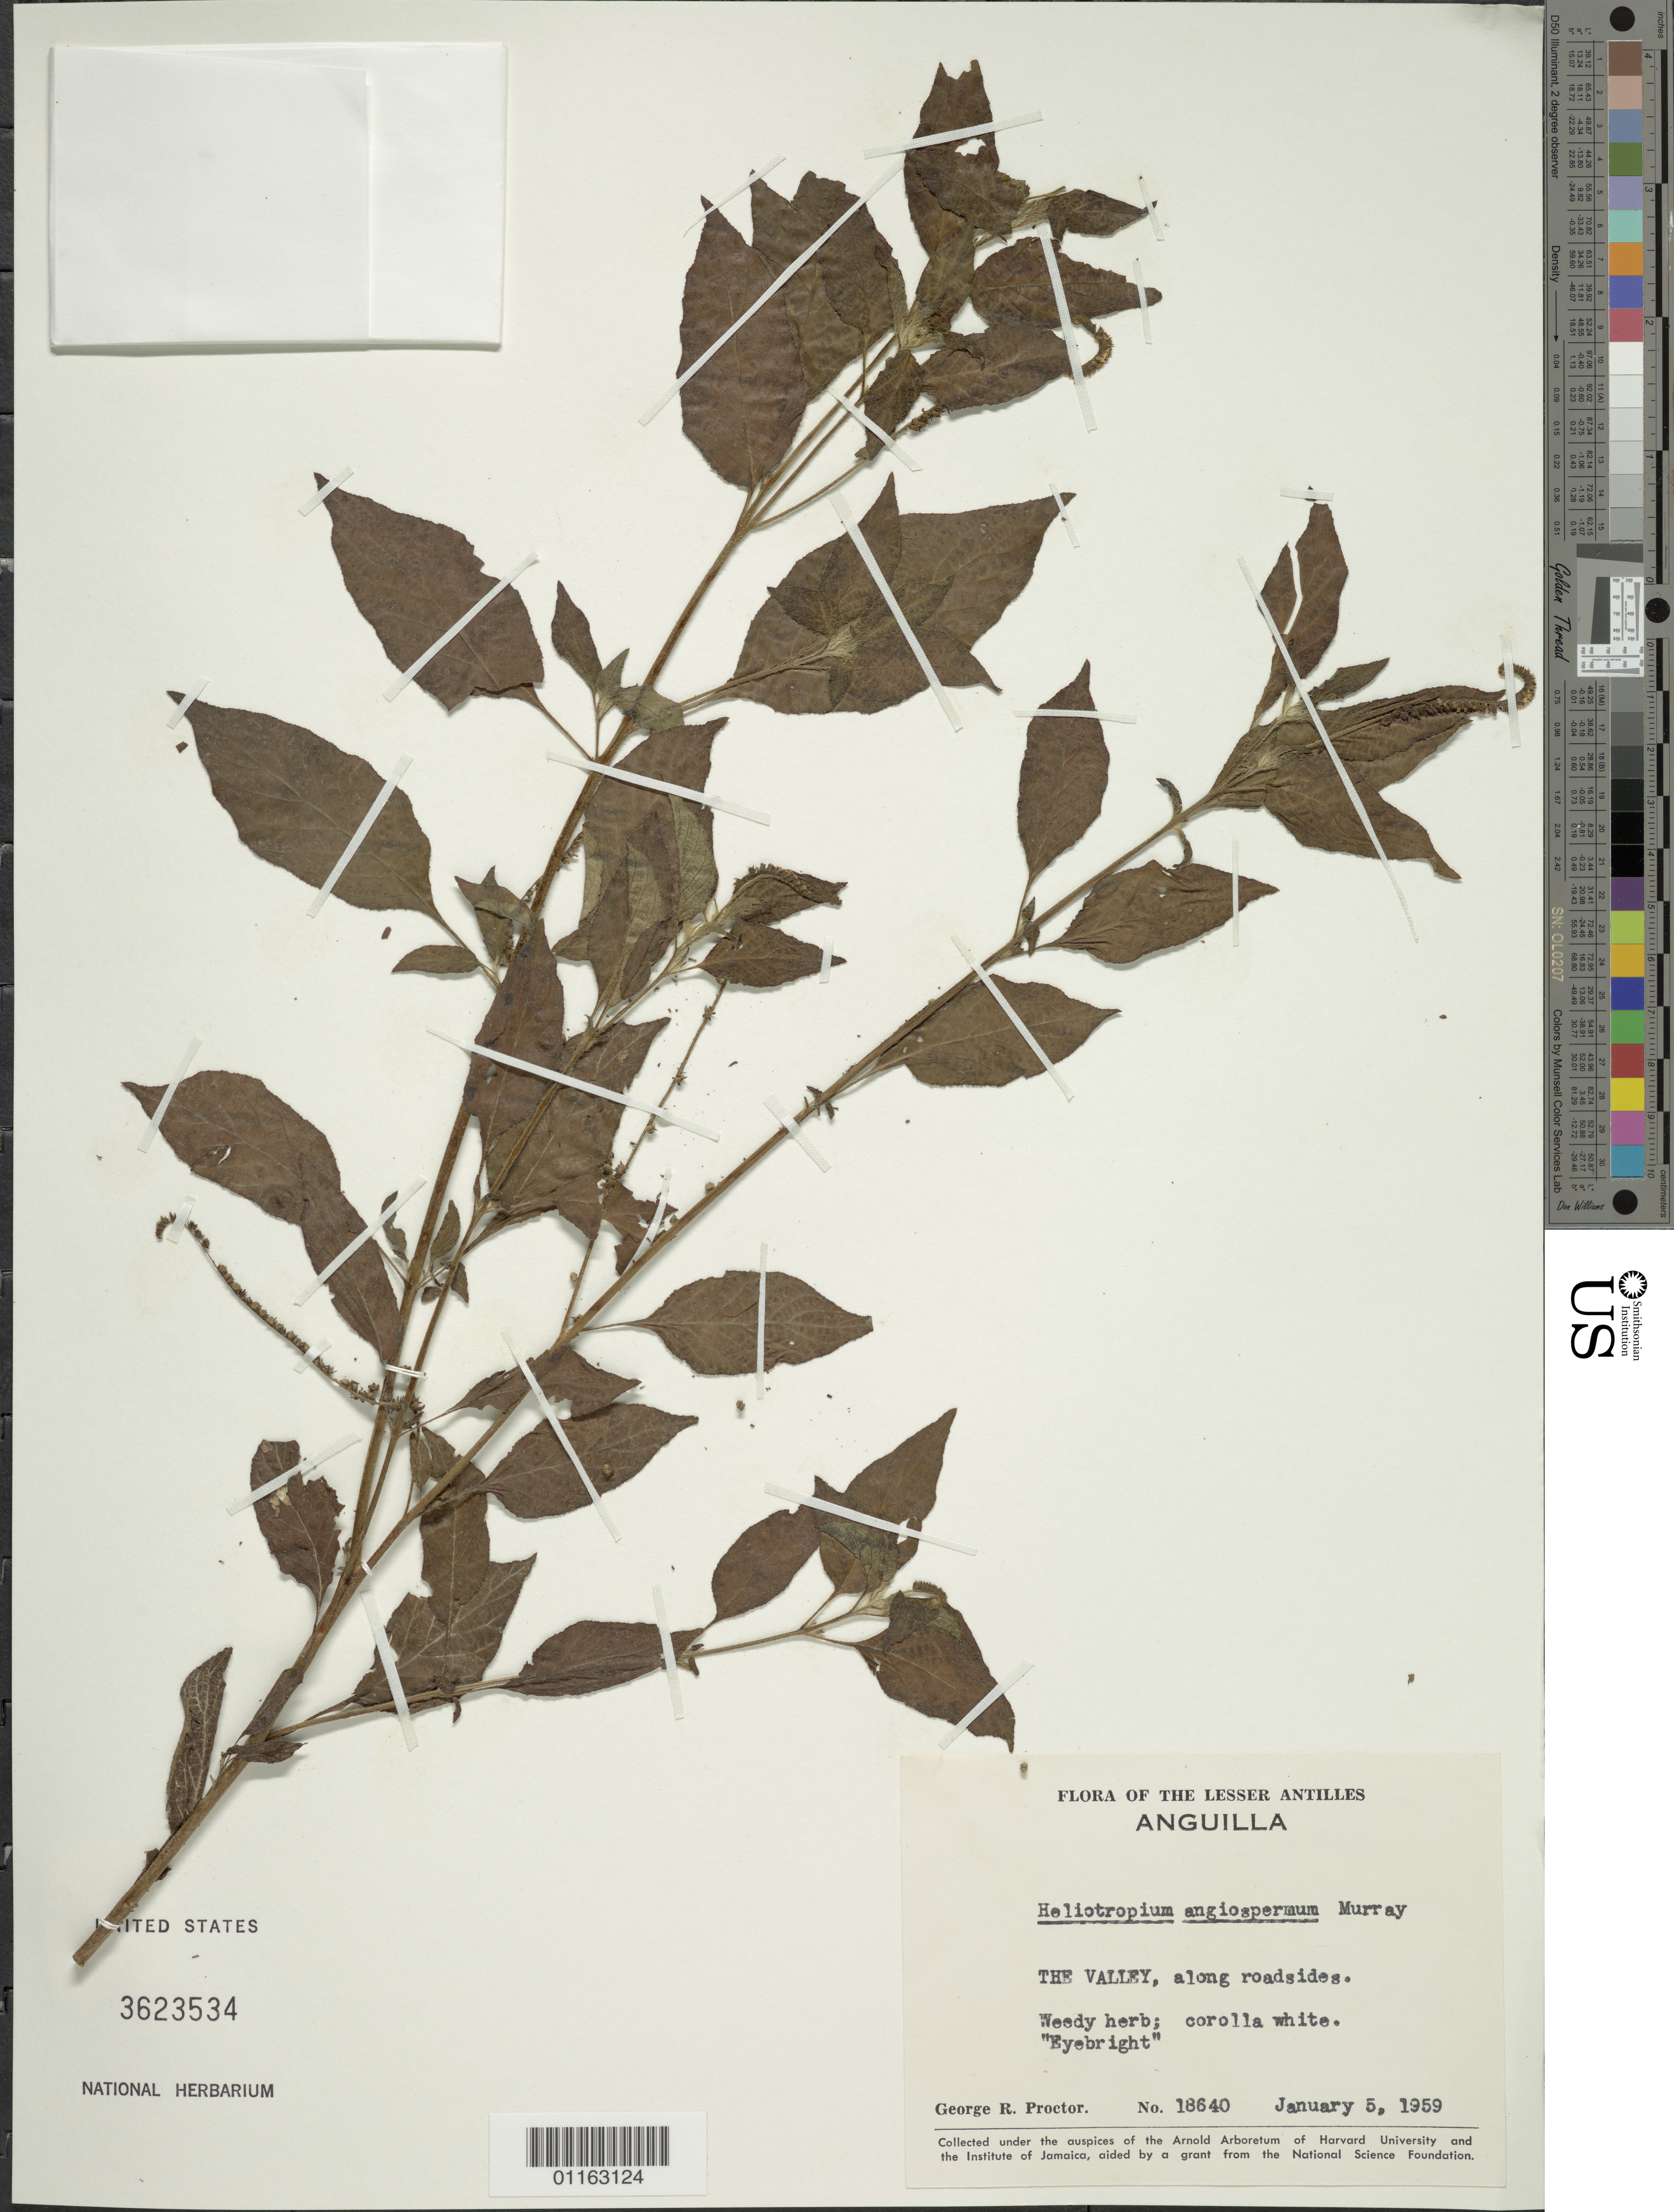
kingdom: Plantae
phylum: Tracheophyta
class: Magnoliopsida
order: Boraginales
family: Heliotropiaceae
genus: Heliotropium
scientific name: Heliotropium angiospermum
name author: Murray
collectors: G. R. Proctor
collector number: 18640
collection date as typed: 05 Jan 1959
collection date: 1959-01-05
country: Anguilla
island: Anguilla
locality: The valley, along roadsides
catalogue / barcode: US 3623534